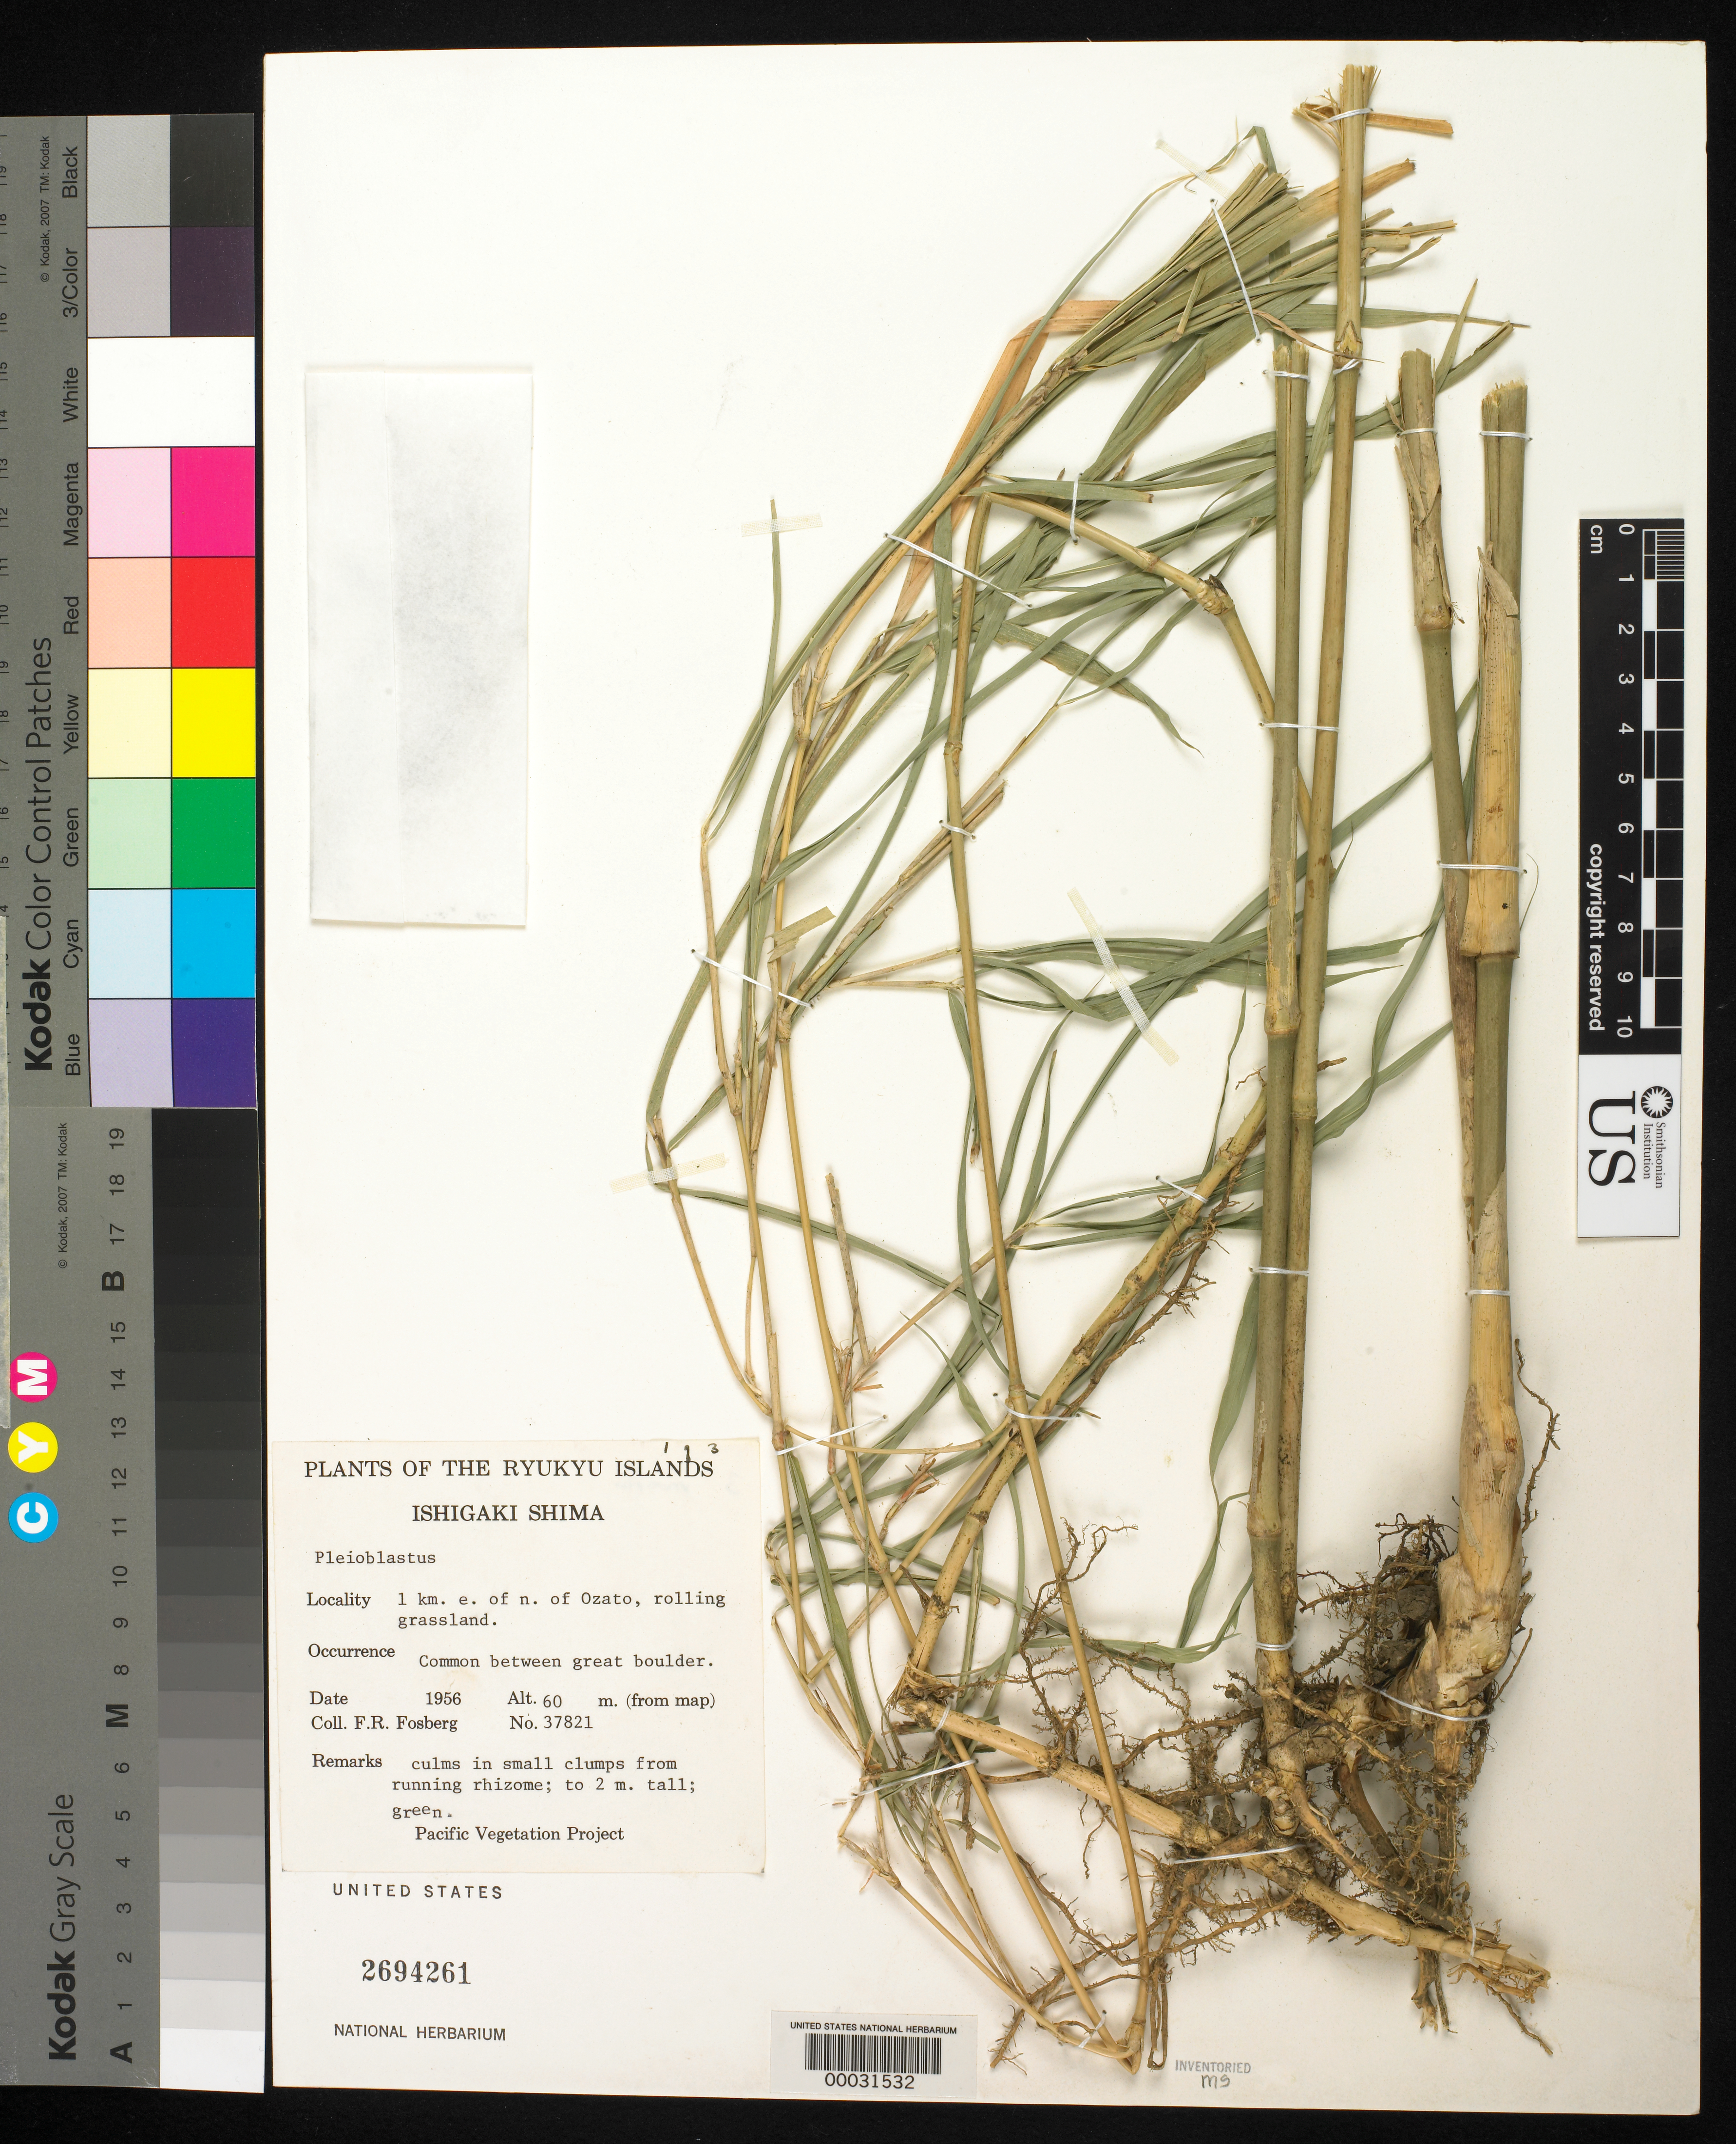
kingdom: Plantae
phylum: Tracheophyta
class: Liliopsida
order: Poales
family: Poaceae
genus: Pleioblastus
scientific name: Pleioblastus sp.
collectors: F. R. Fosberg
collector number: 37821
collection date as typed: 1956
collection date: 1956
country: Japan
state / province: Okinawa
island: Ishigaki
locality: Ishigaki Shima, Ozato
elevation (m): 60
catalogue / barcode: US 2694261